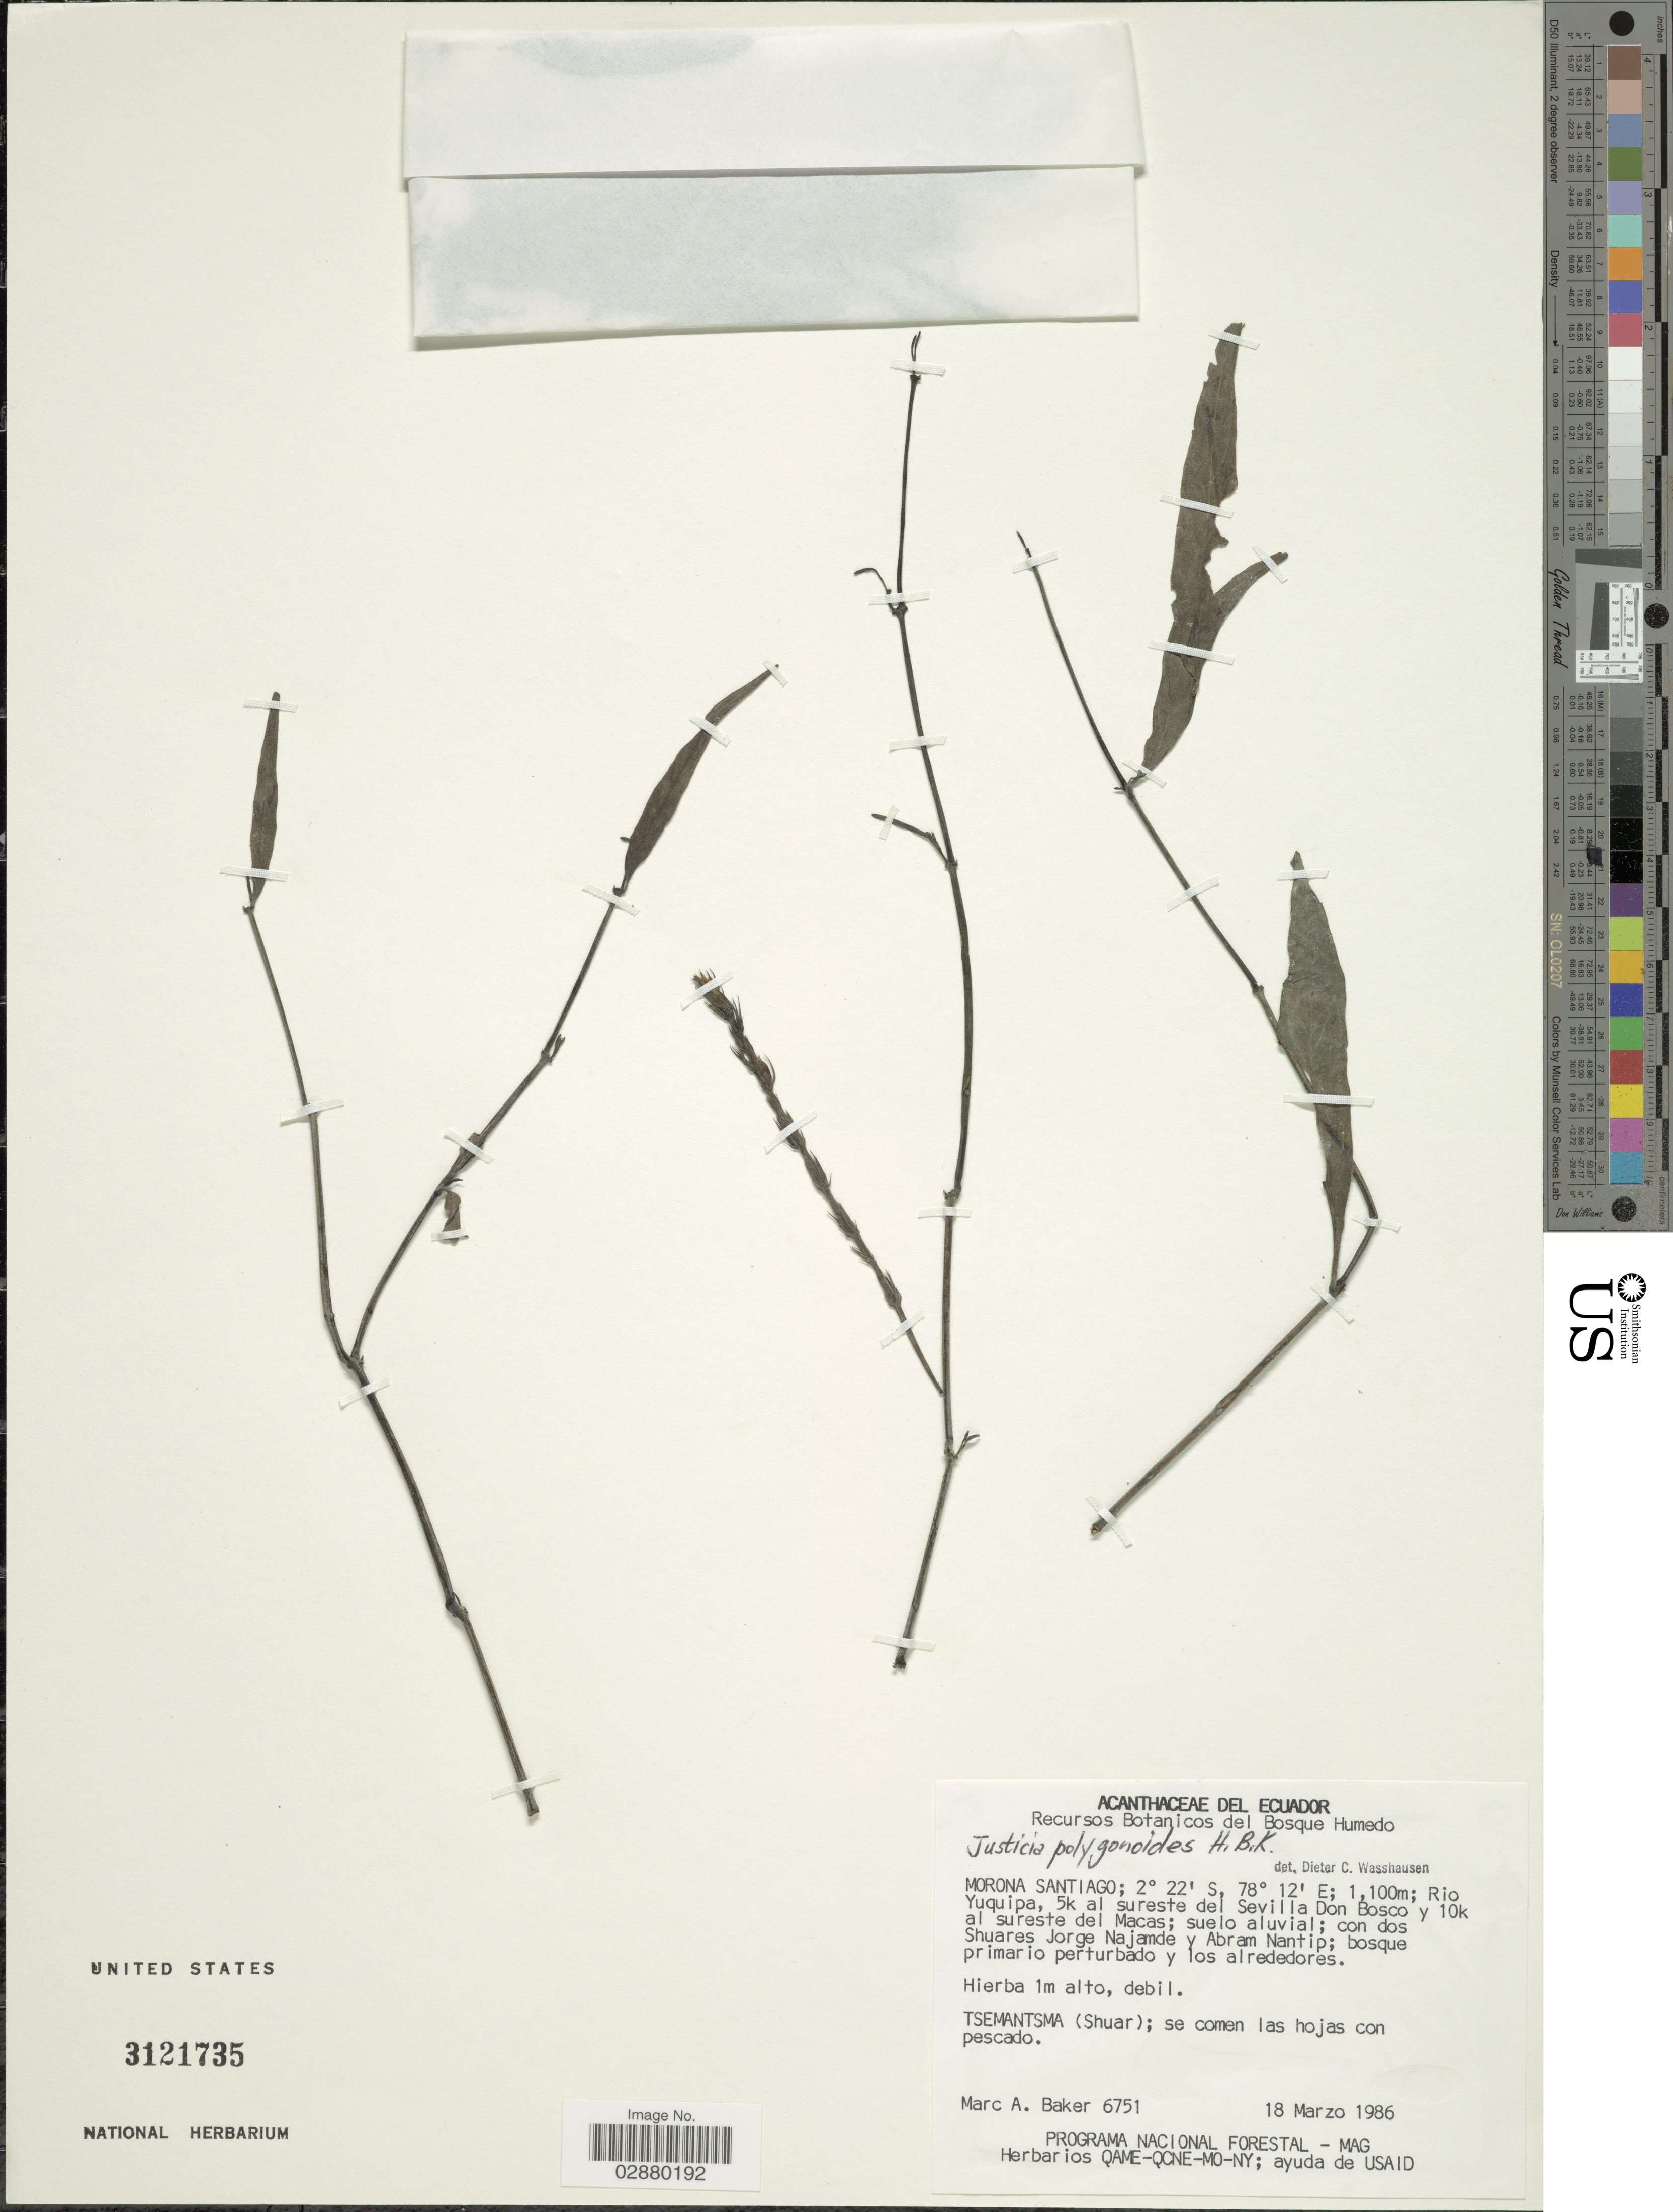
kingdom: Plantae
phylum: Tracheophyta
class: Magnoliopsida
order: Lamiales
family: Acanthaceae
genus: Justicia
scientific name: Justicia polygonoides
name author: Kunth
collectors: M. A. Baker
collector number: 6751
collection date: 1986-03-18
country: Ecuador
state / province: Morona-Santiago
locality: Rio Yuquipa, 5k al sureste del Sevilla Don Bosco y 10k al sureste del Macas; suelo aluvial; con dos Shuares Jorge Najamde y Abram Nantip.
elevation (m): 1100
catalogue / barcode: US 3121735